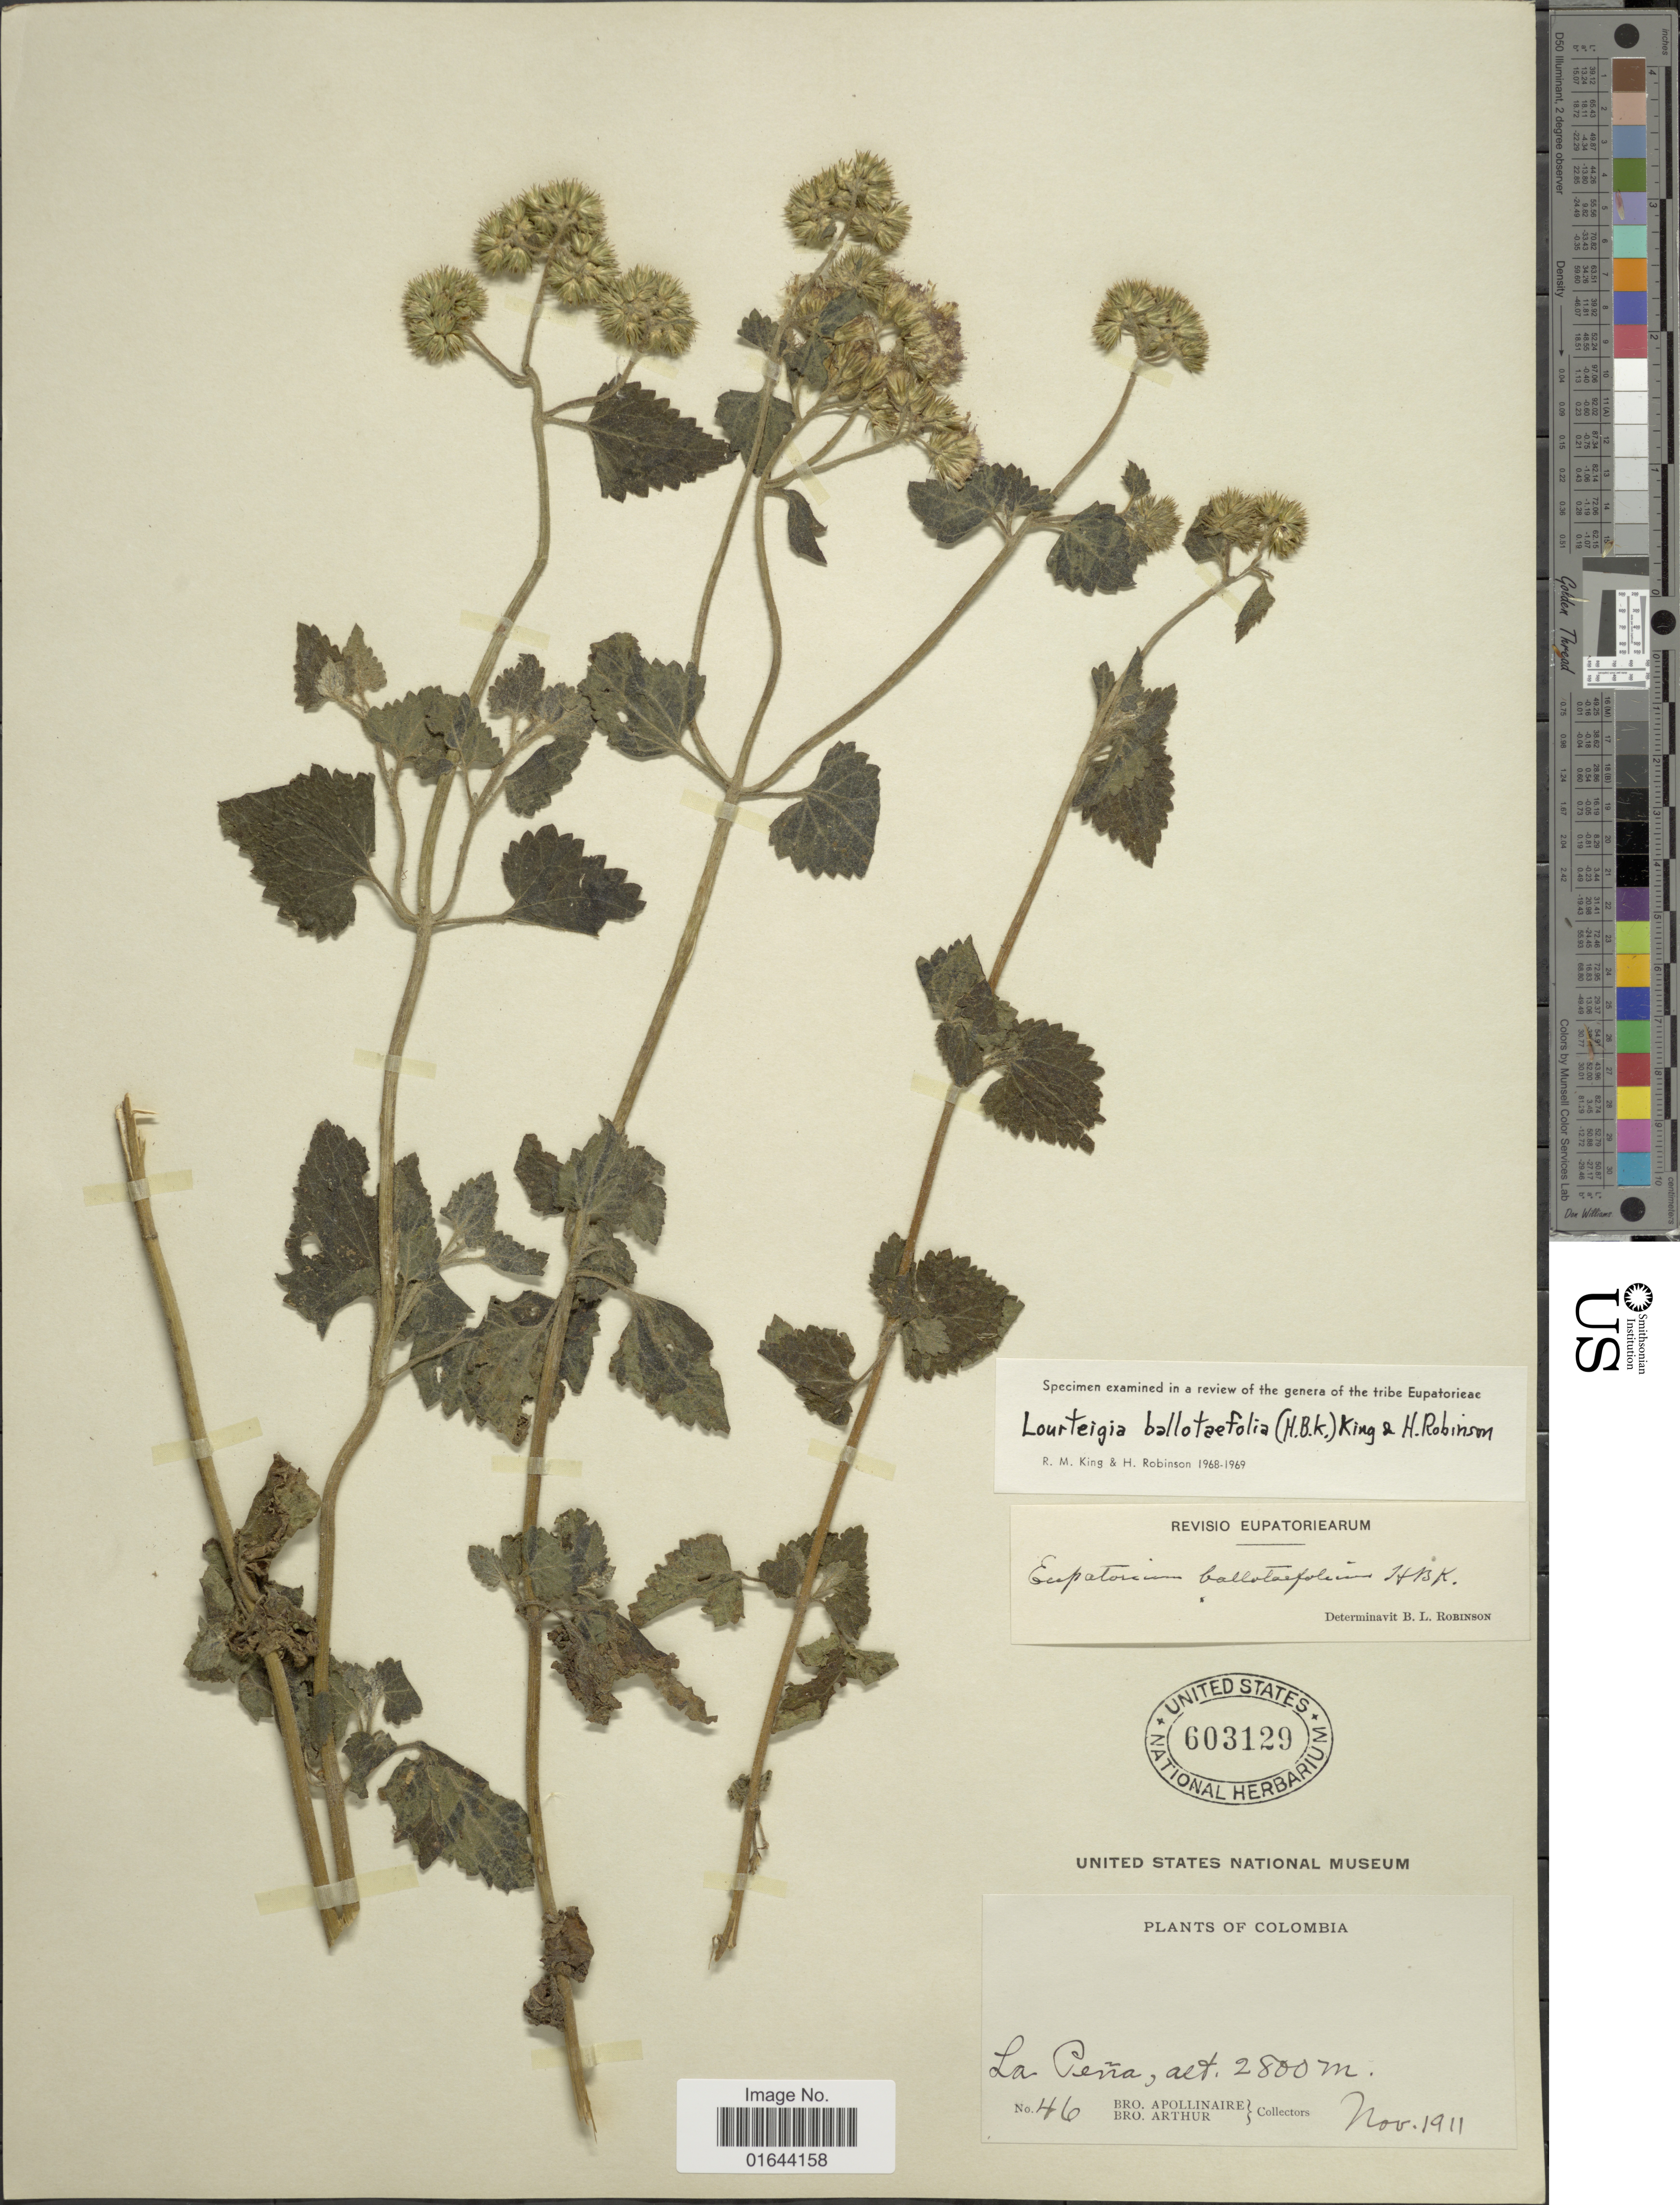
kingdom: Plantae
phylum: Tracheophyta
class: Magnoliopsida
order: Asterales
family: Asteraceae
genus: Lourteigia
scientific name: Lourteigia ballotaefolia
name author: (Kunth) R.M. King & H. Rob.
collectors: Bro. Apollinaire & Bro. Arthur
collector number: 46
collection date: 1911-11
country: Colombia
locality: La Pena.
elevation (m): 2800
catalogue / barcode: US 603129